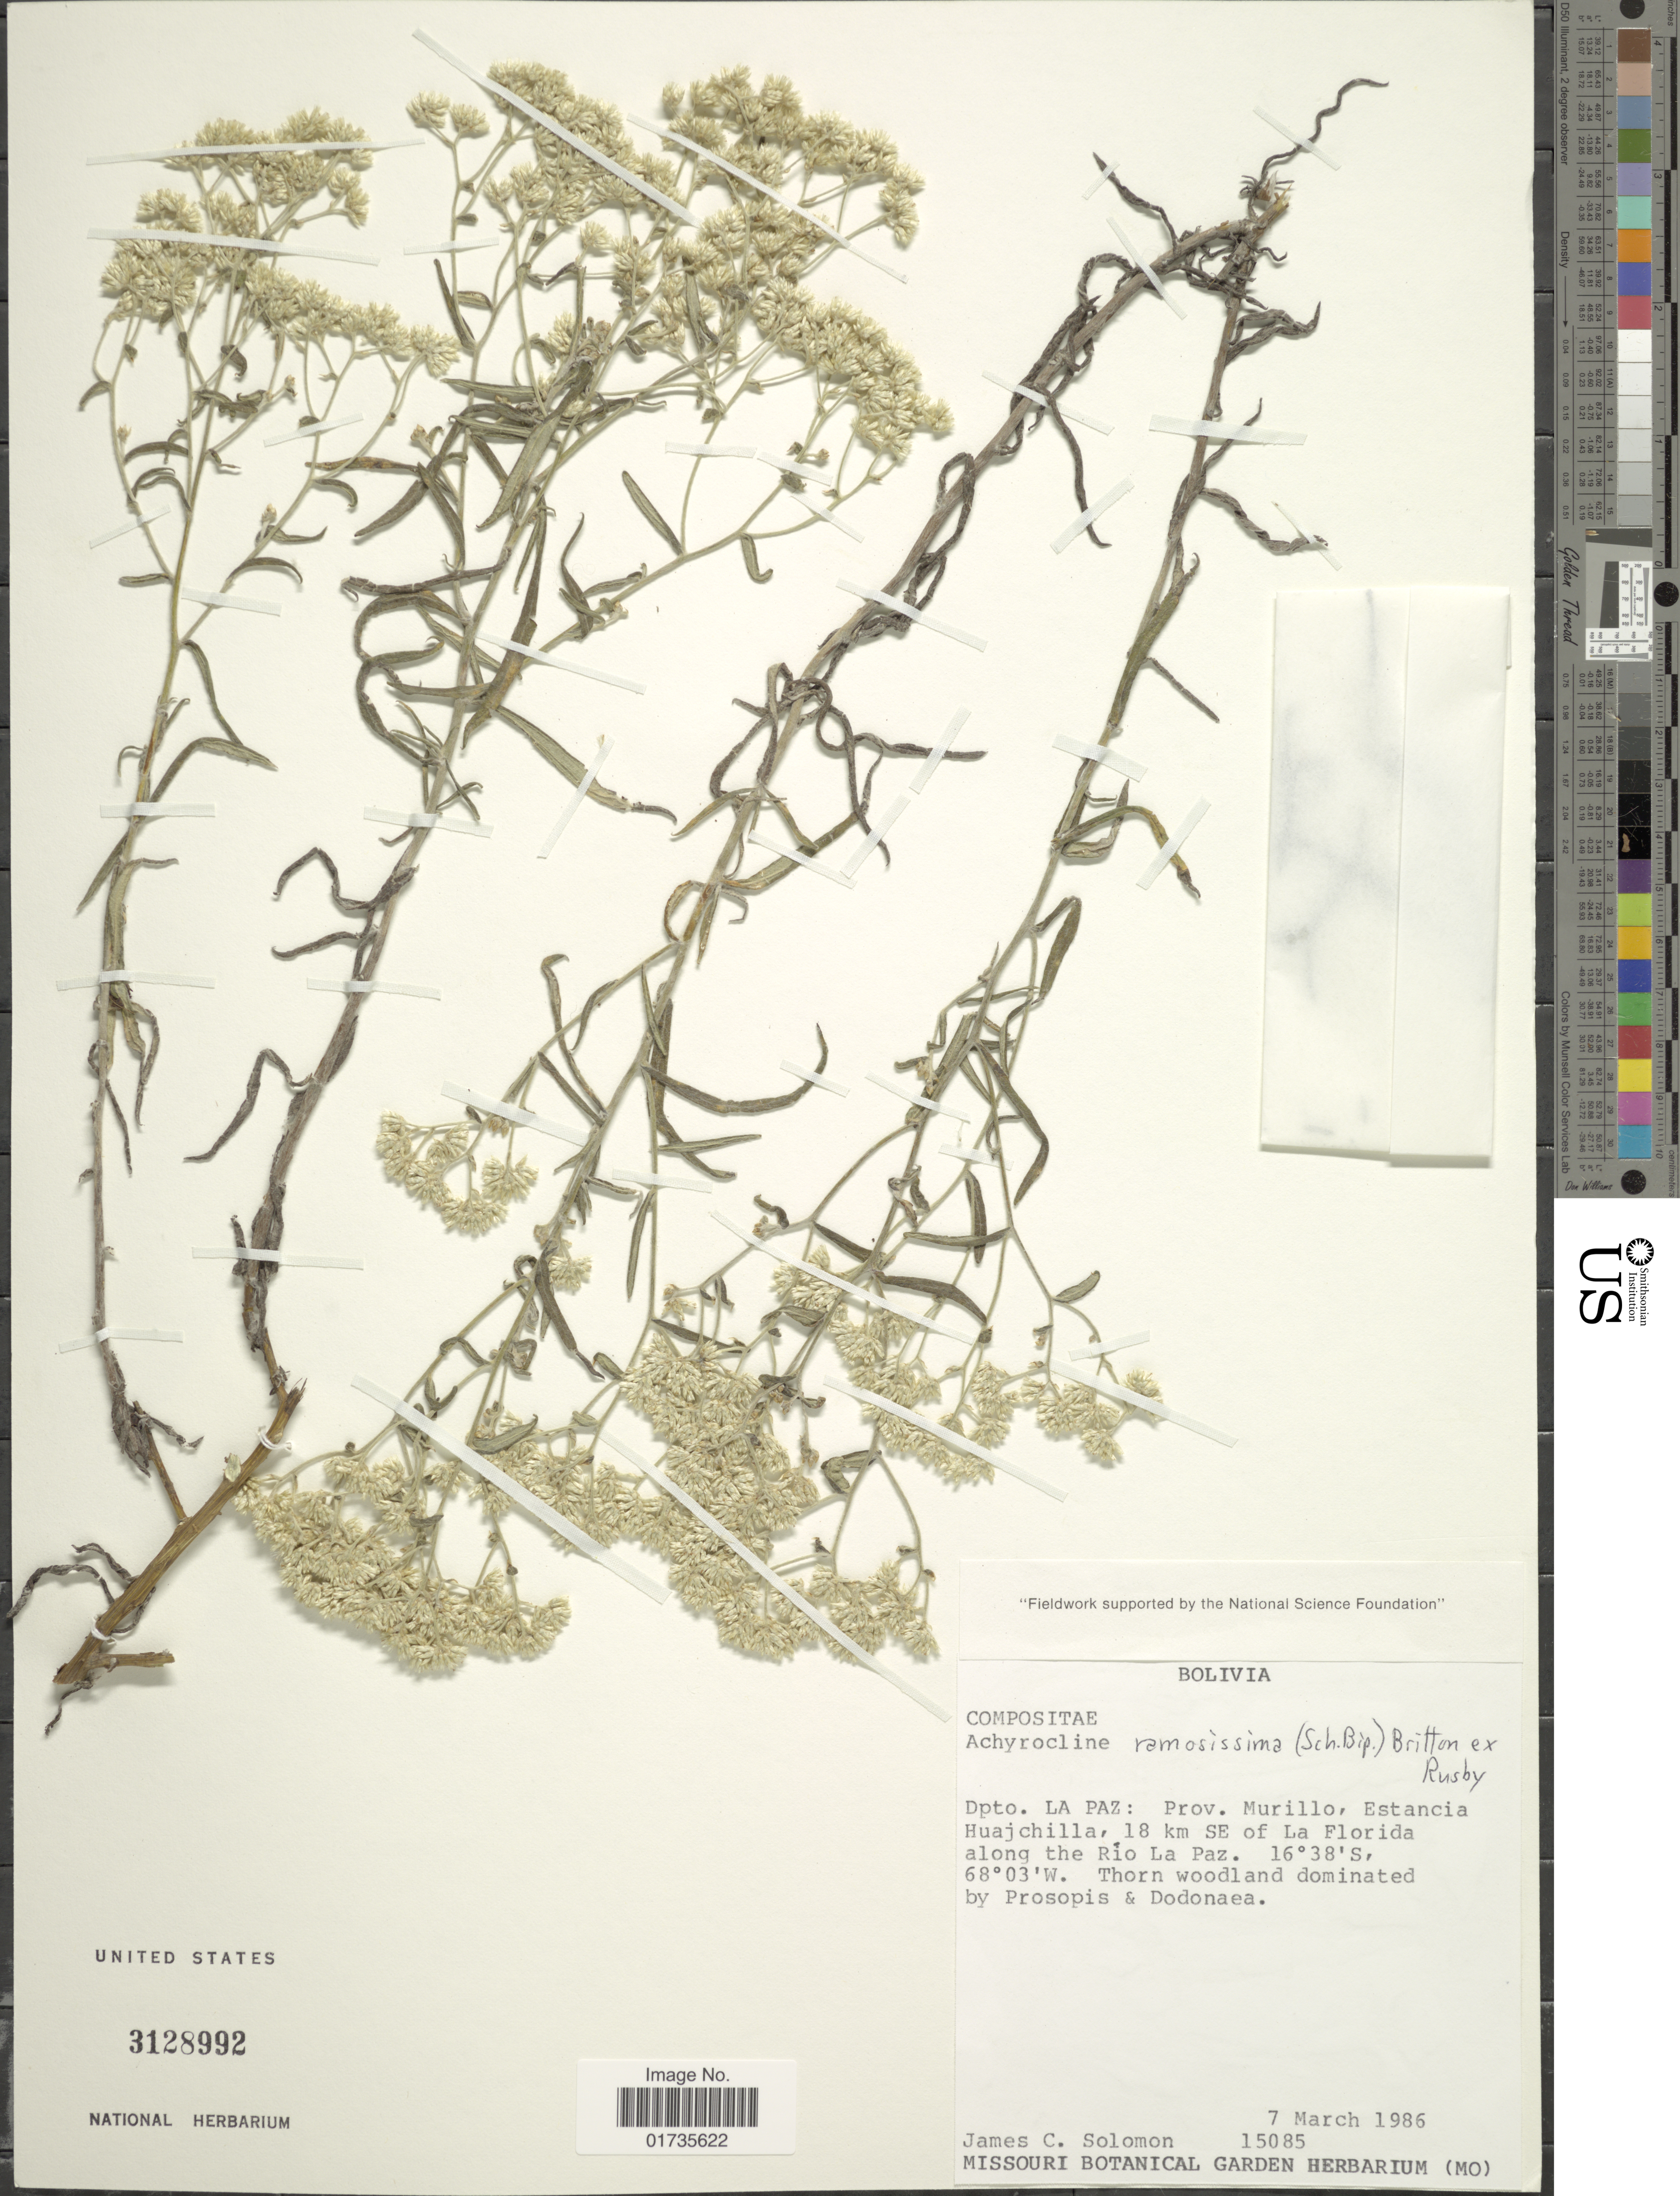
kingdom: Plantae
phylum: Tracheophyta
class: Magnoliopsida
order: Asterales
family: Asteraceae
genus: Achyrocline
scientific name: Achyrocline ramosissima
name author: (Sch. Bip.) Britton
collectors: J. C. Solomon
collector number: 15085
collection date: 1986-03-07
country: Bolivia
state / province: La Paz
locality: Dpto. La Paz: Prov. Murillo, Estancia Huajchilla, 18 km SE of La Florida along the Rio La Paz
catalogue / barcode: US 3128992